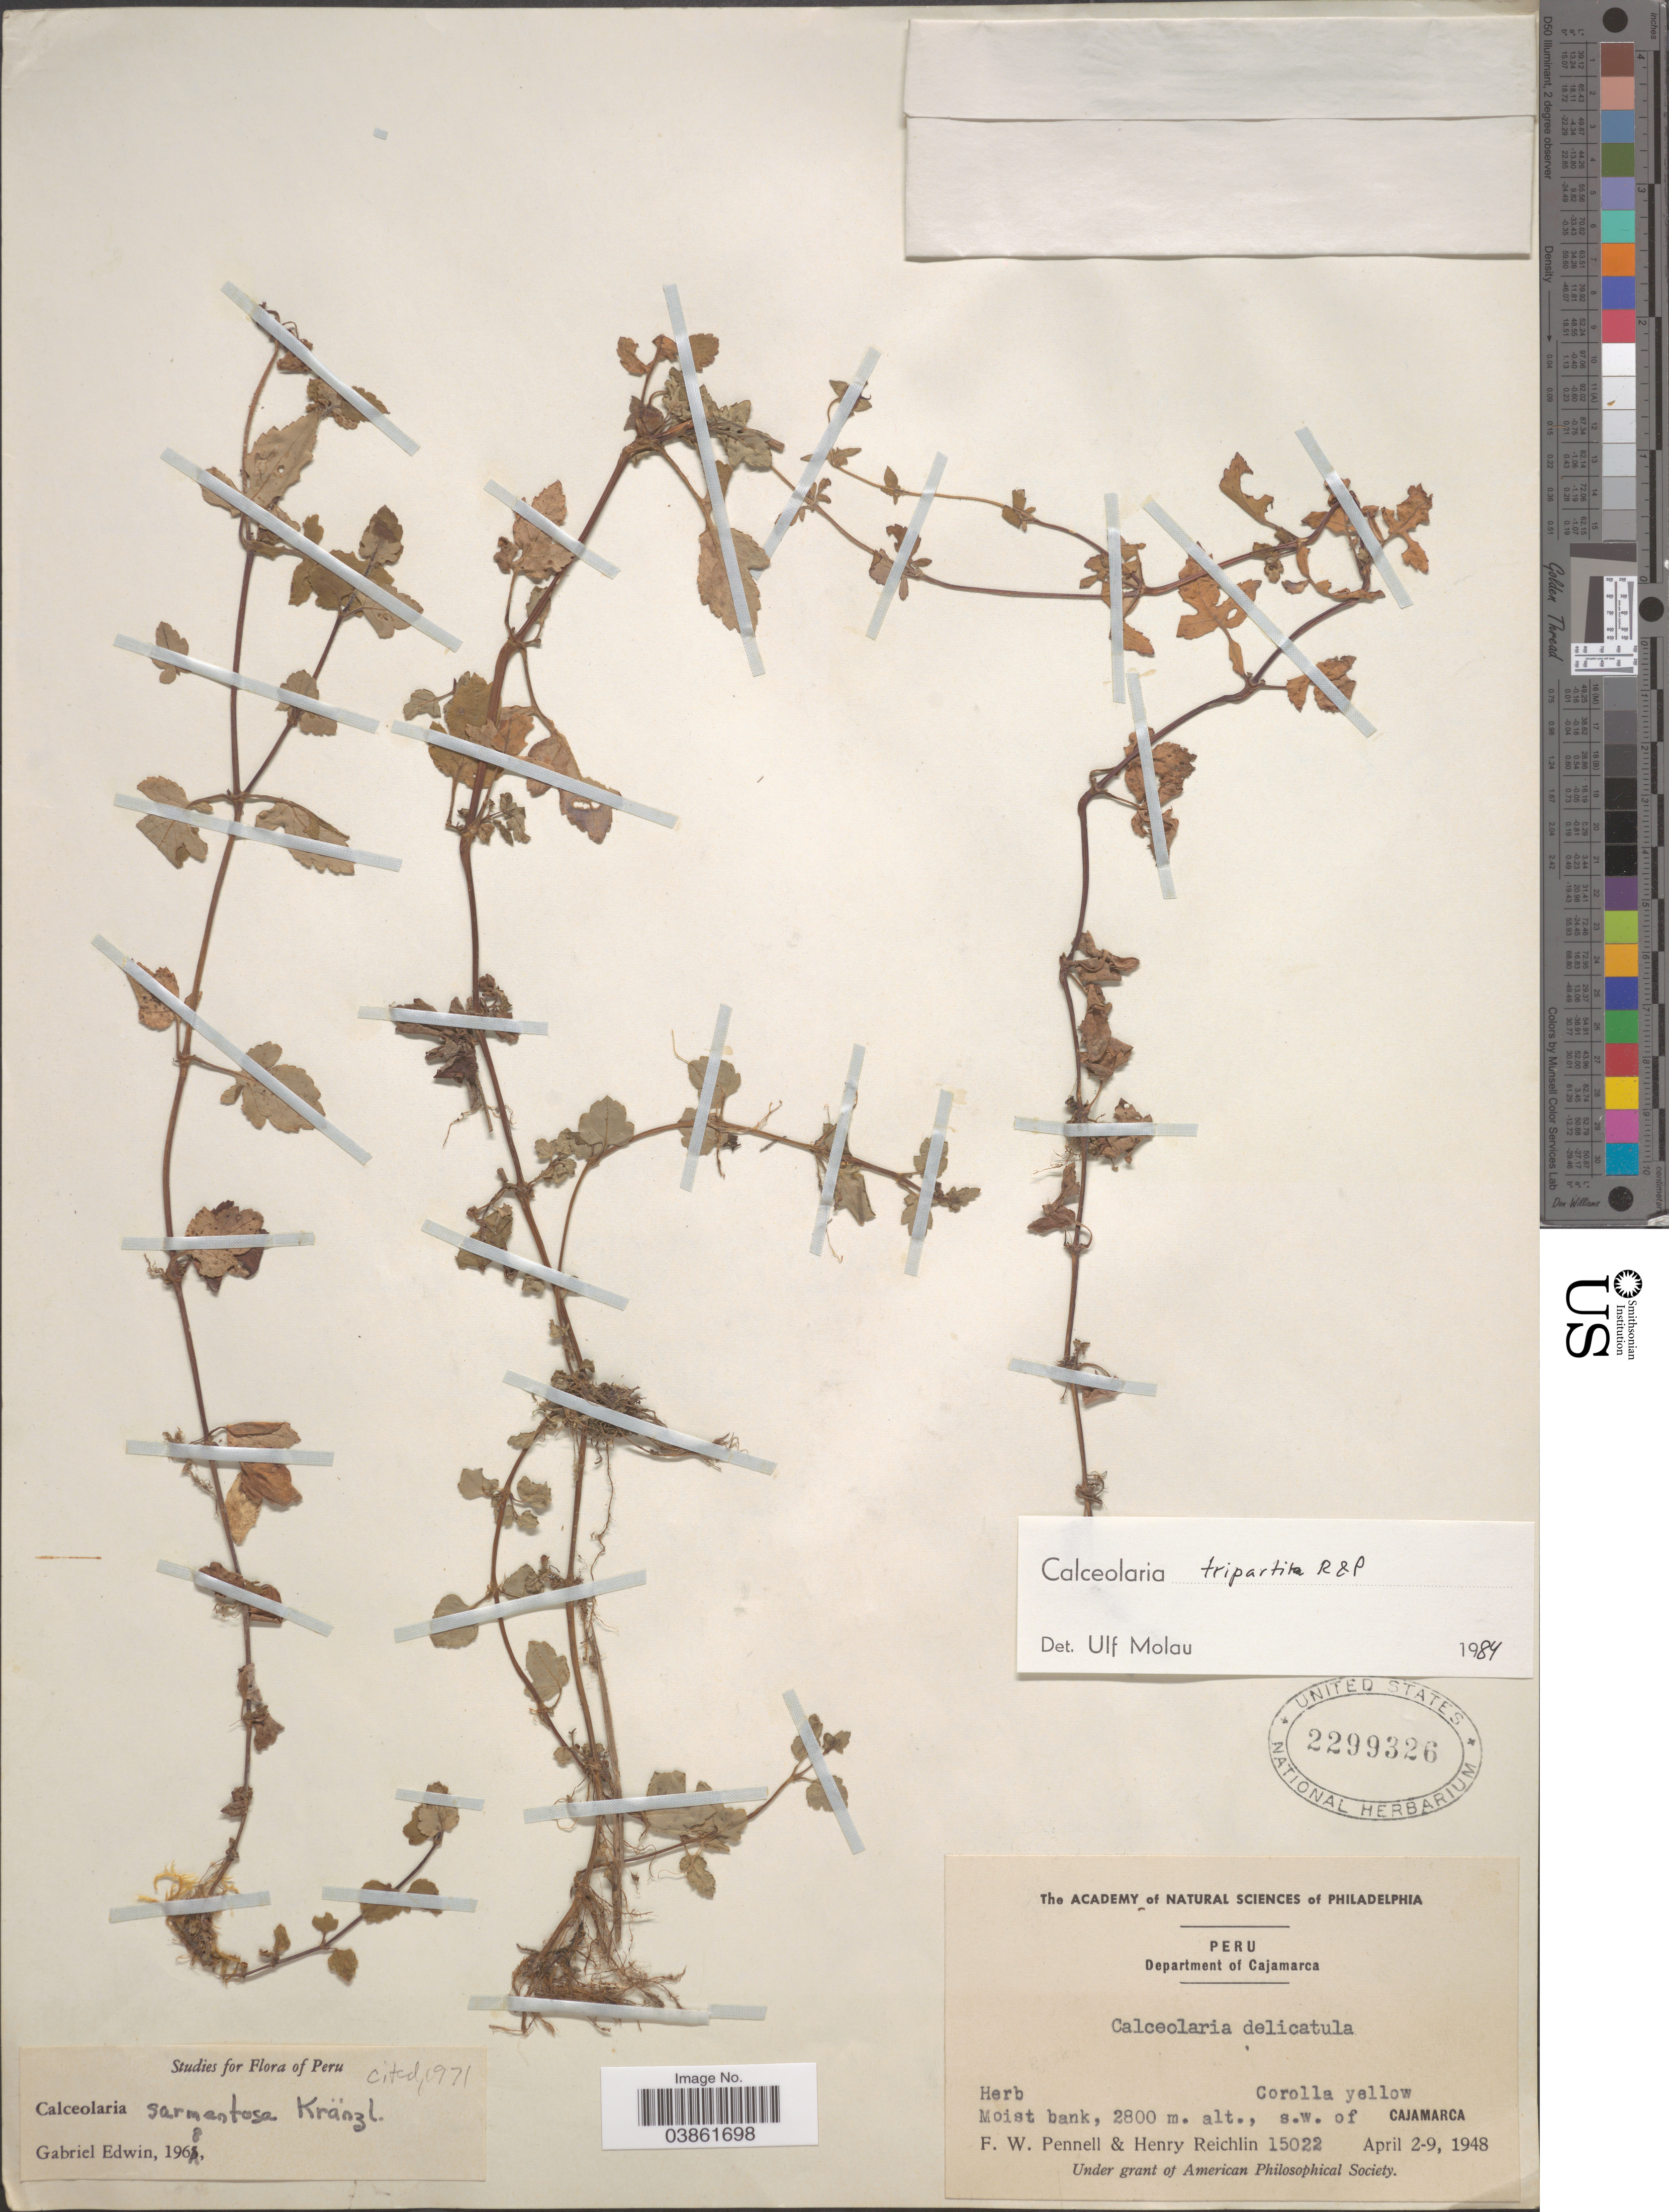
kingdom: Plantae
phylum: Tracheophyta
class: Magnoliopsida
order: Lamiales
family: Calceolariaceae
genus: Calceolaria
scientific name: Calceolaria tripartita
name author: Ruiz & Pav.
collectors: F. W. Pennell & H. Reichlin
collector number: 15022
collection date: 1948-04-02/1948-04-09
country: Peru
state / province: Cajamarca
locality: Department of Cajamarca. S.w. of Cajamarca.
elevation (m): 2800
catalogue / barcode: US 2299326